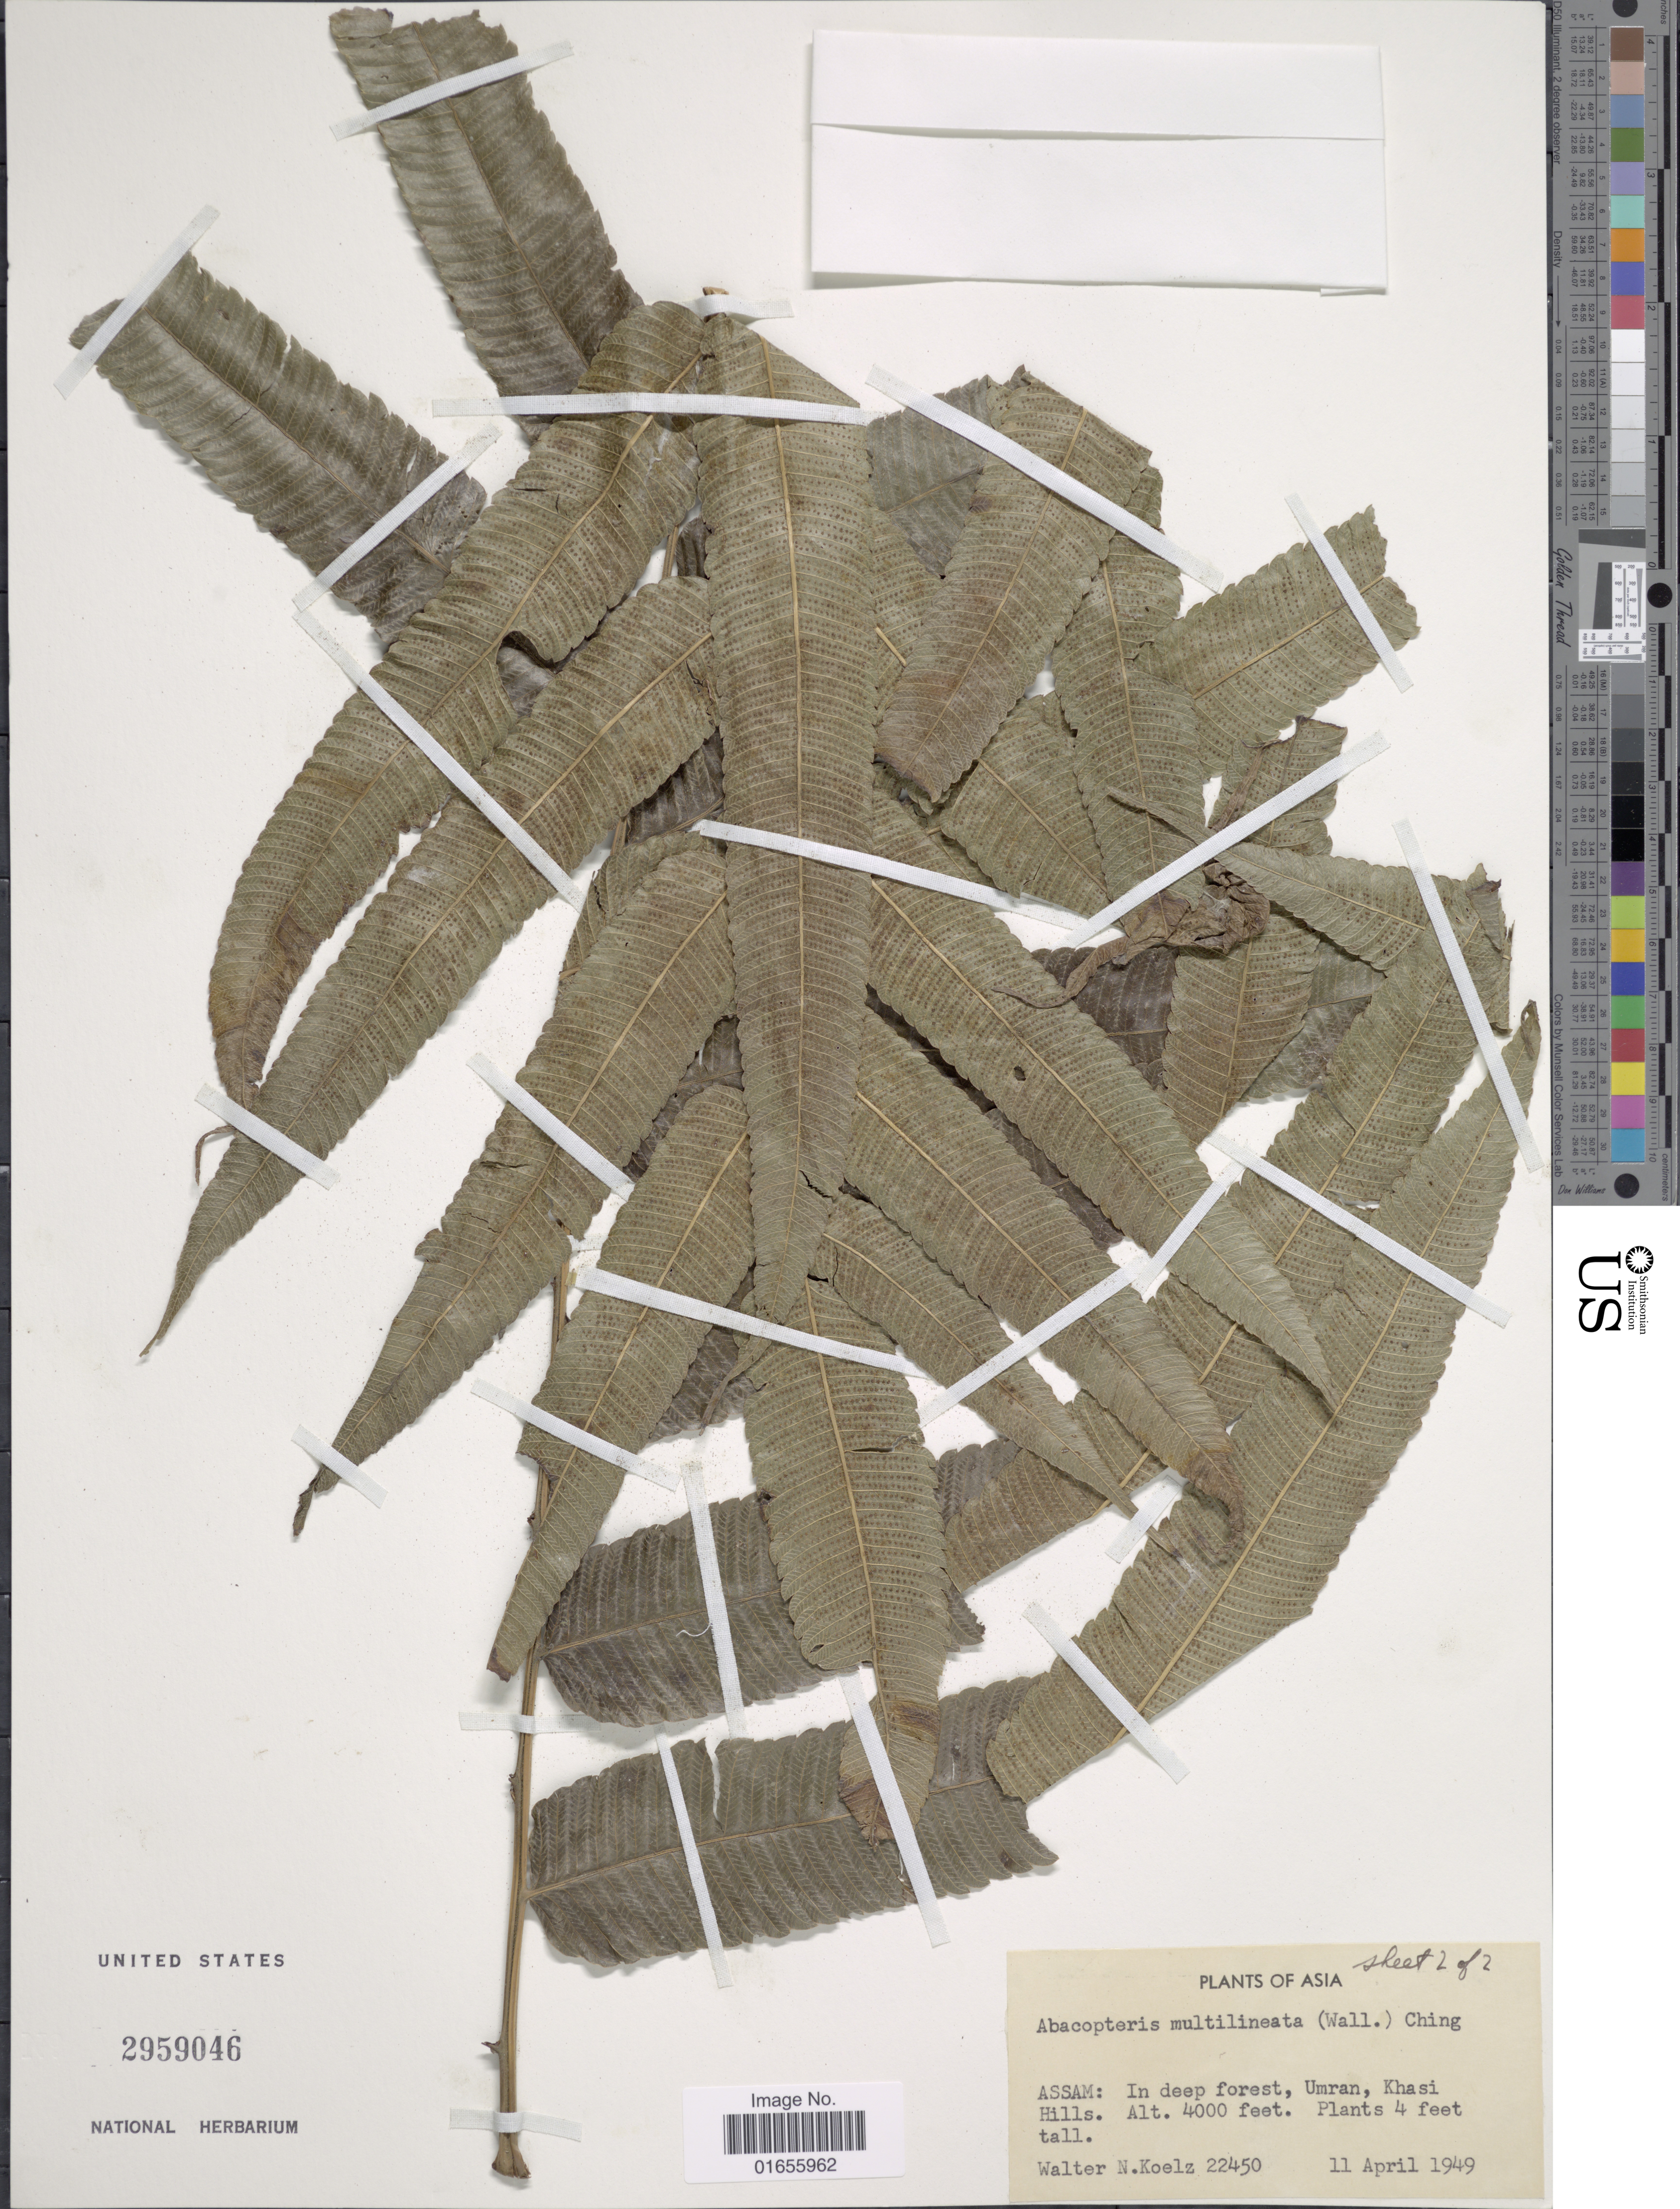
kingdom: Plantae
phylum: Tracheophyta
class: Polypodiopsida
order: Polypodiales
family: Thelypteridaceae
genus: Pronephrium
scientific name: Pronephrium nudatum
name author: (Roxb.) Holttum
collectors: W. N. Koelz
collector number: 22450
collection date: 1949-04-11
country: India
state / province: Meghalaya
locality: In deep forest, Umran, Khasi Hills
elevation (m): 1219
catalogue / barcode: US 2959046